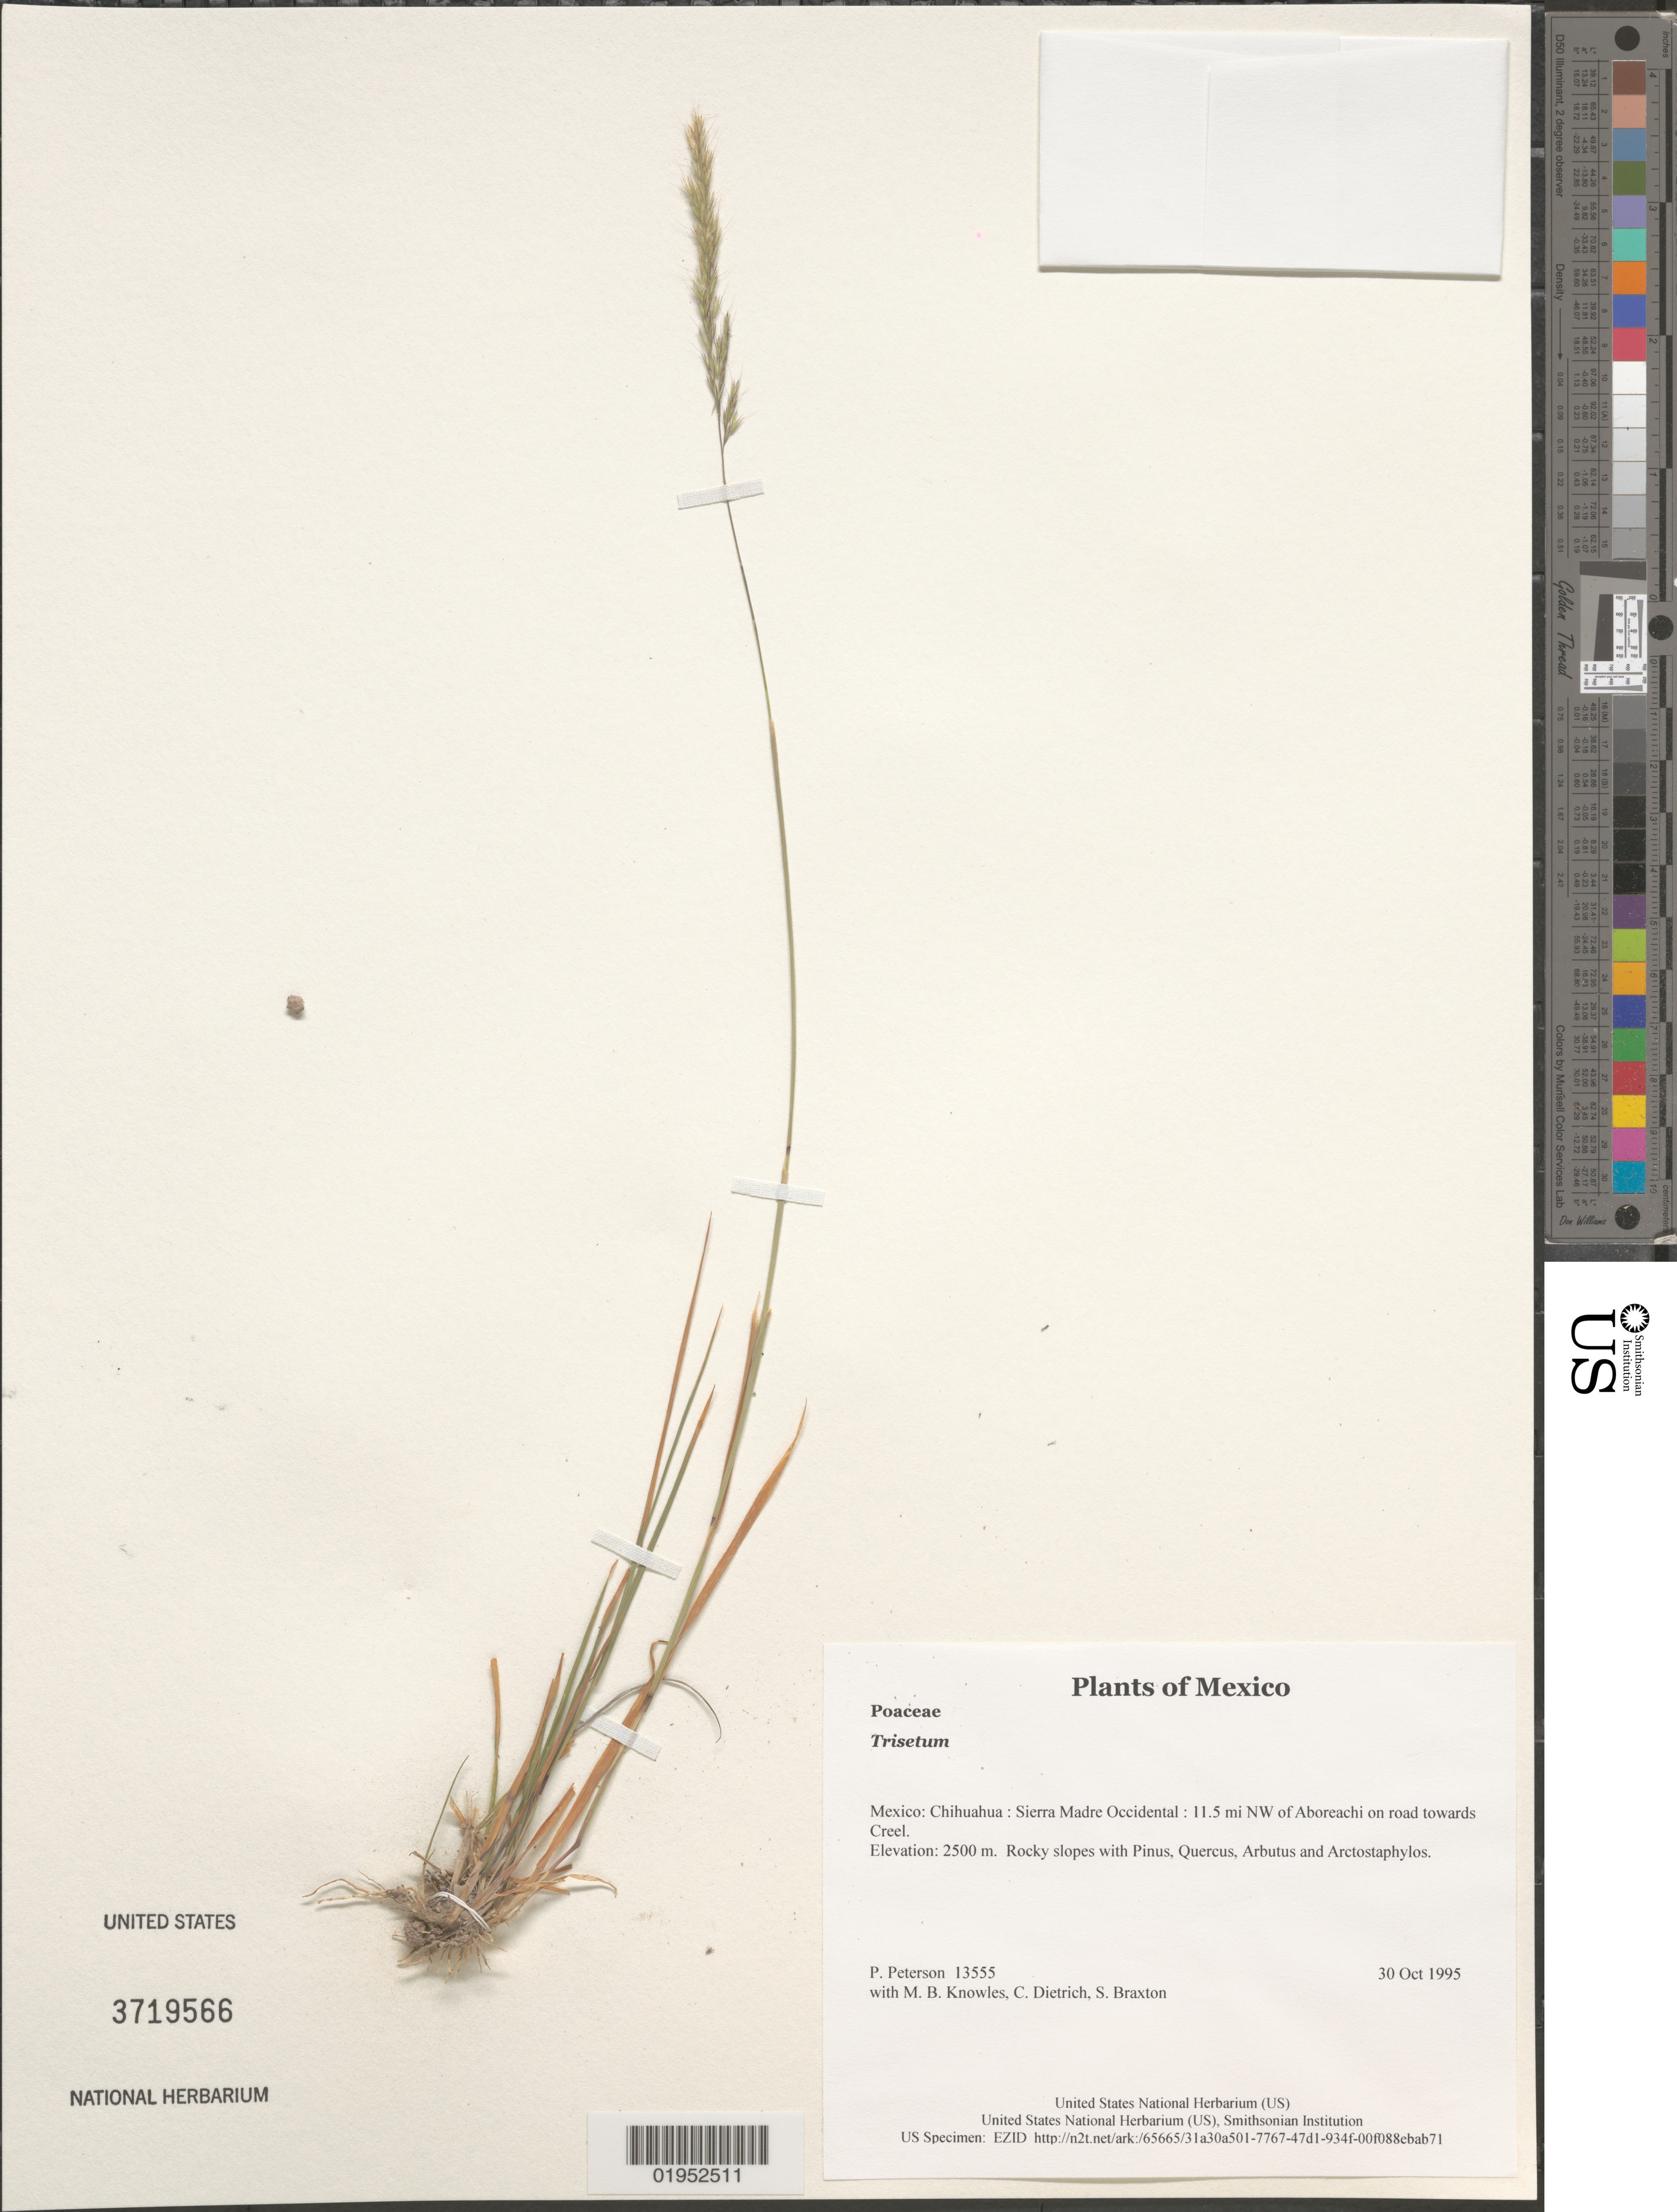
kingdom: Plantae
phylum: Tracheophyta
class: Liliopsida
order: Poales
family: Poaceae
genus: Trisetum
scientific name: Trisetum sp.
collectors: P. M. Peterson, M. B. Knowles, C. Dietrich & S. Braxton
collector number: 13555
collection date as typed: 30 Oct 1995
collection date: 1995-10-30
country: Mexico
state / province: Chihuahua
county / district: Sierra Madre Occidental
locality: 11.5 mi NW of Aboreachi on road towards Creel.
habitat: Rocky slopes with Pinus, Quercus, Arbutus and Arctostaphylos.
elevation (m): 2500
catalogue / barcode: US 3719566